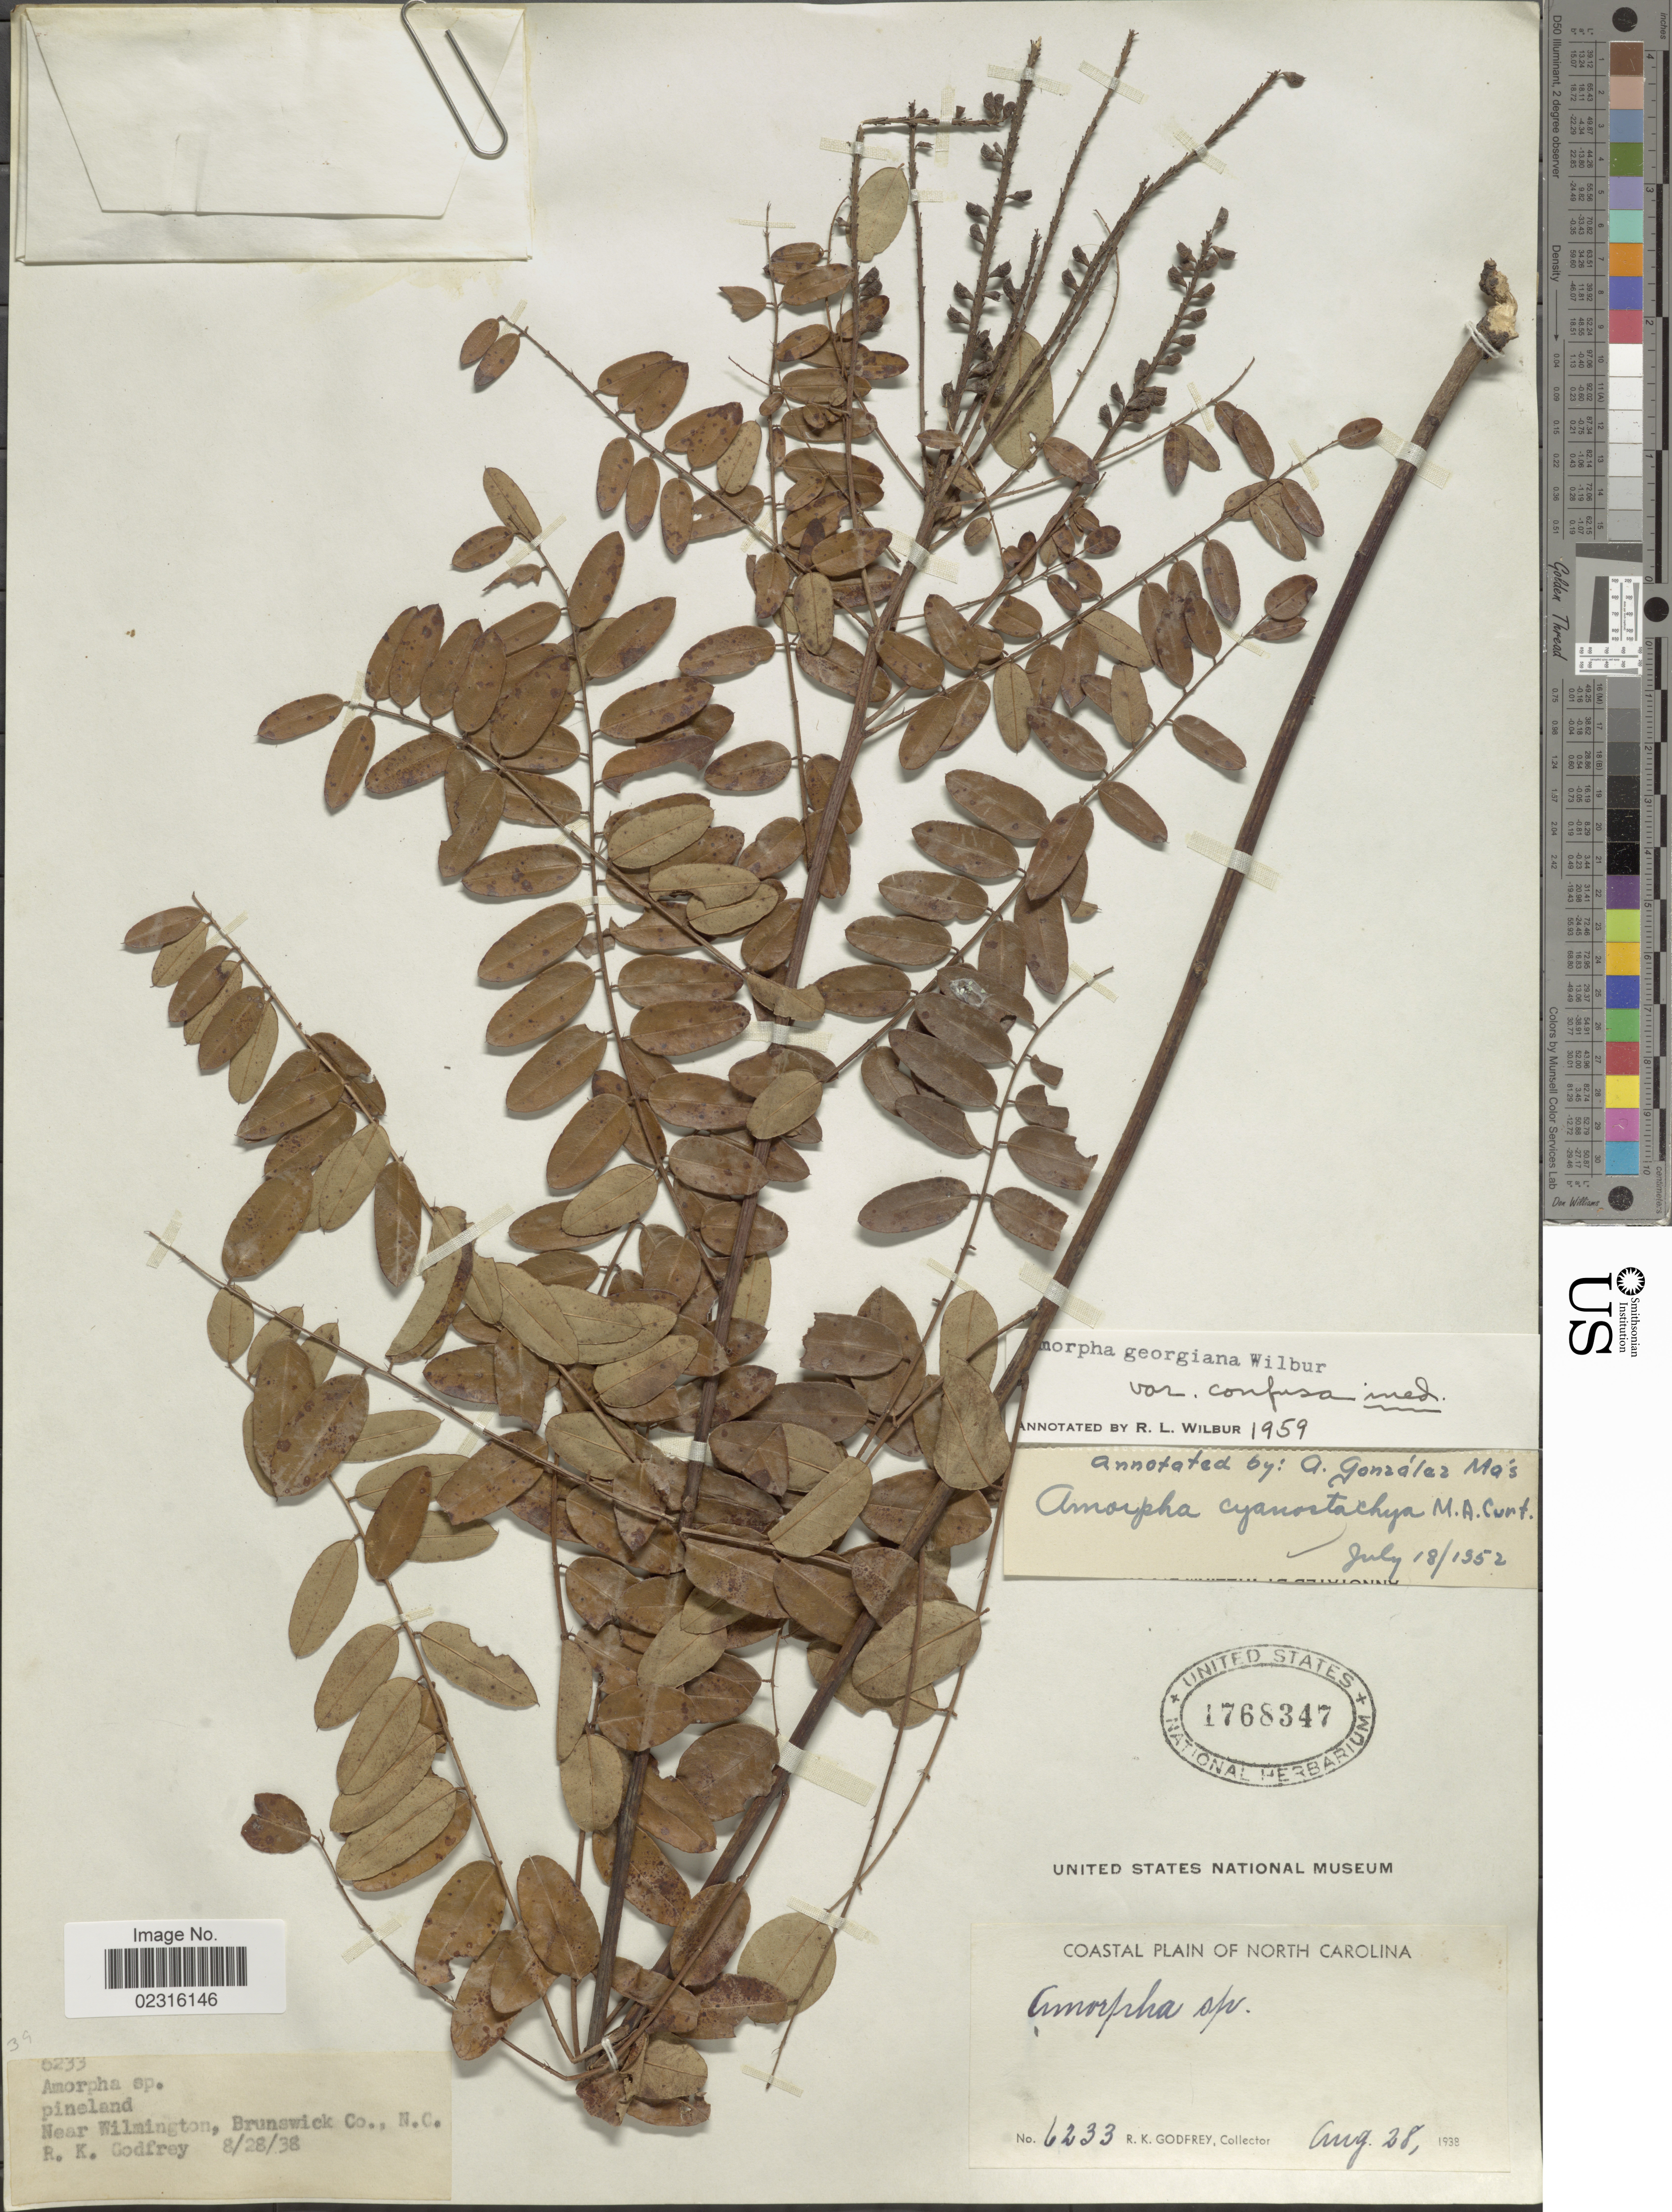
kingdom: Plantae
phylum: Tracheophyta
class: Magnoliopsida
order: Fabales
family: Fabaceae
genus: Amorpha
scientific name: Amorpha georgiana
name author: Wilbur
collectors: R. K. Godfrey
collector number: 6233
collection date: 1938-08-28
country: United States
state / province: North Carolina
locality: Coastal Plain, pineland, near Wilmington, Brunswick Co.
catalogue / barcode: US 1768347